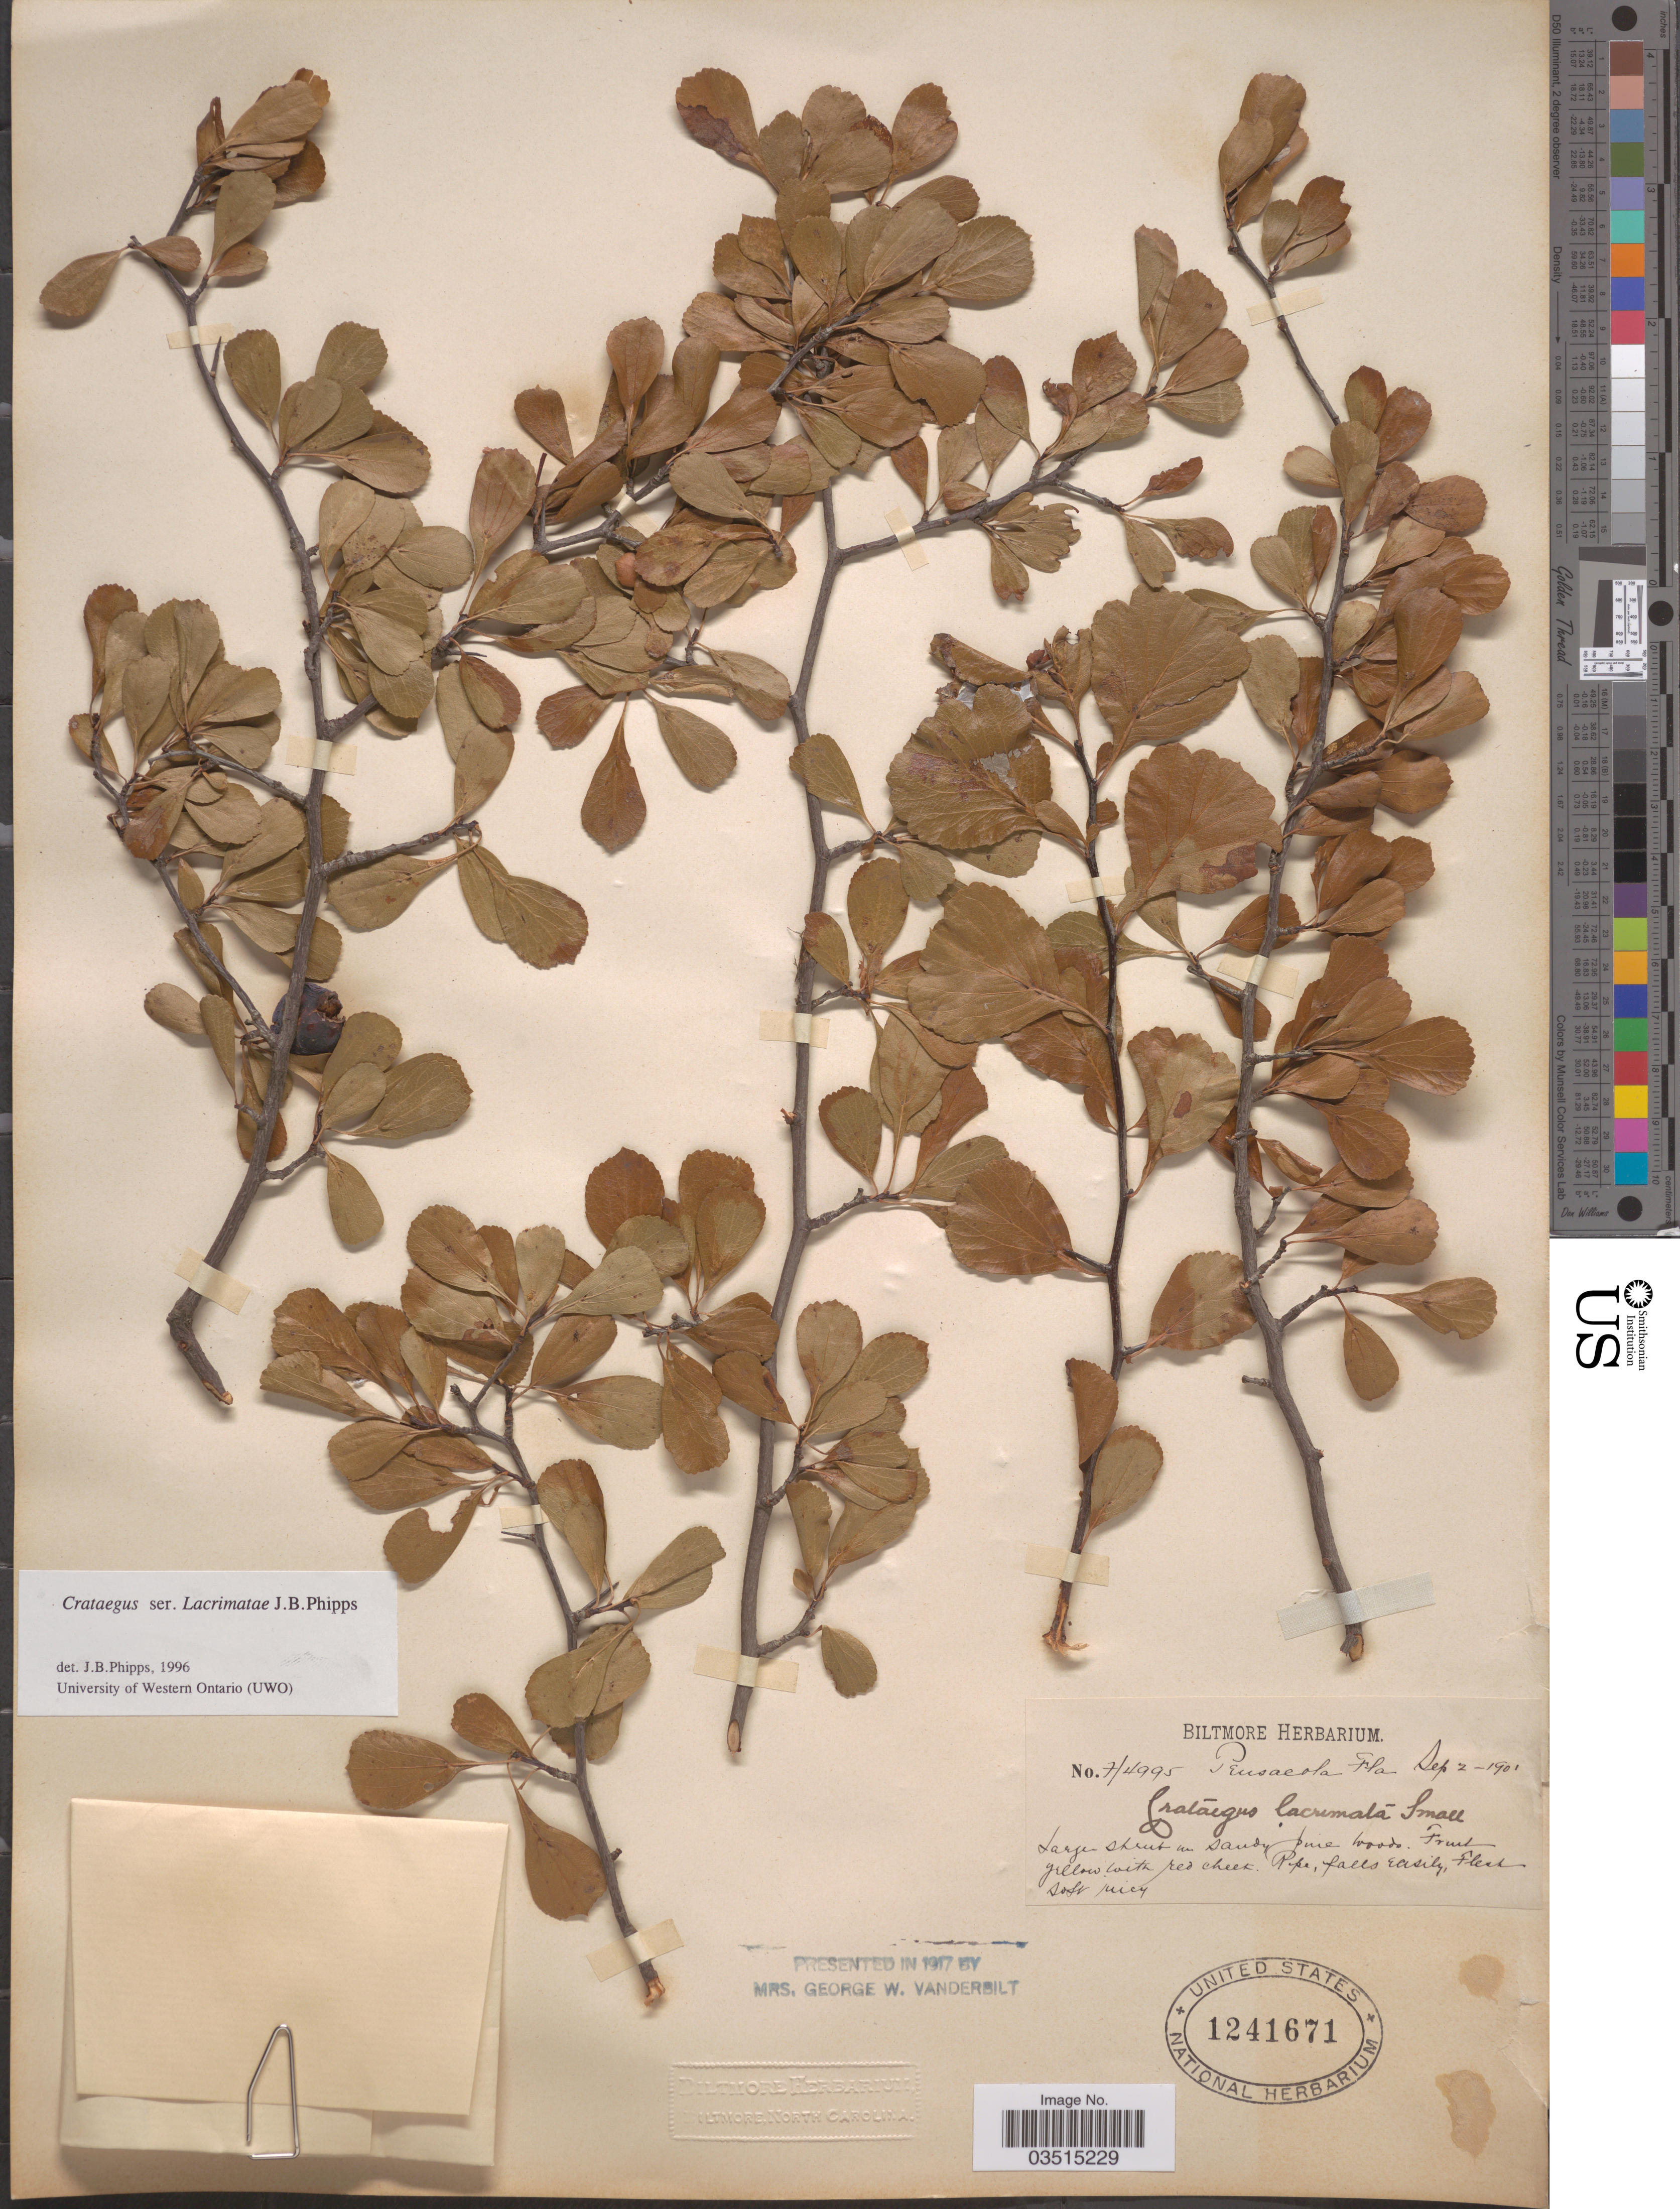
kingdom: Plantae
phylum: Tracheophyta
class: Magnoliopsida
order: Rosales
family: Rosaceae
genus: Crataegus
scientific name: Crataegus lacrimata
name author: Small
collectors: ex herb. Biltmore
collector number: H4995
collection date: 1901-09-02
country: United States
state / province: Florida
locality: Pensacola.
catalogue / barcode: US 1241671